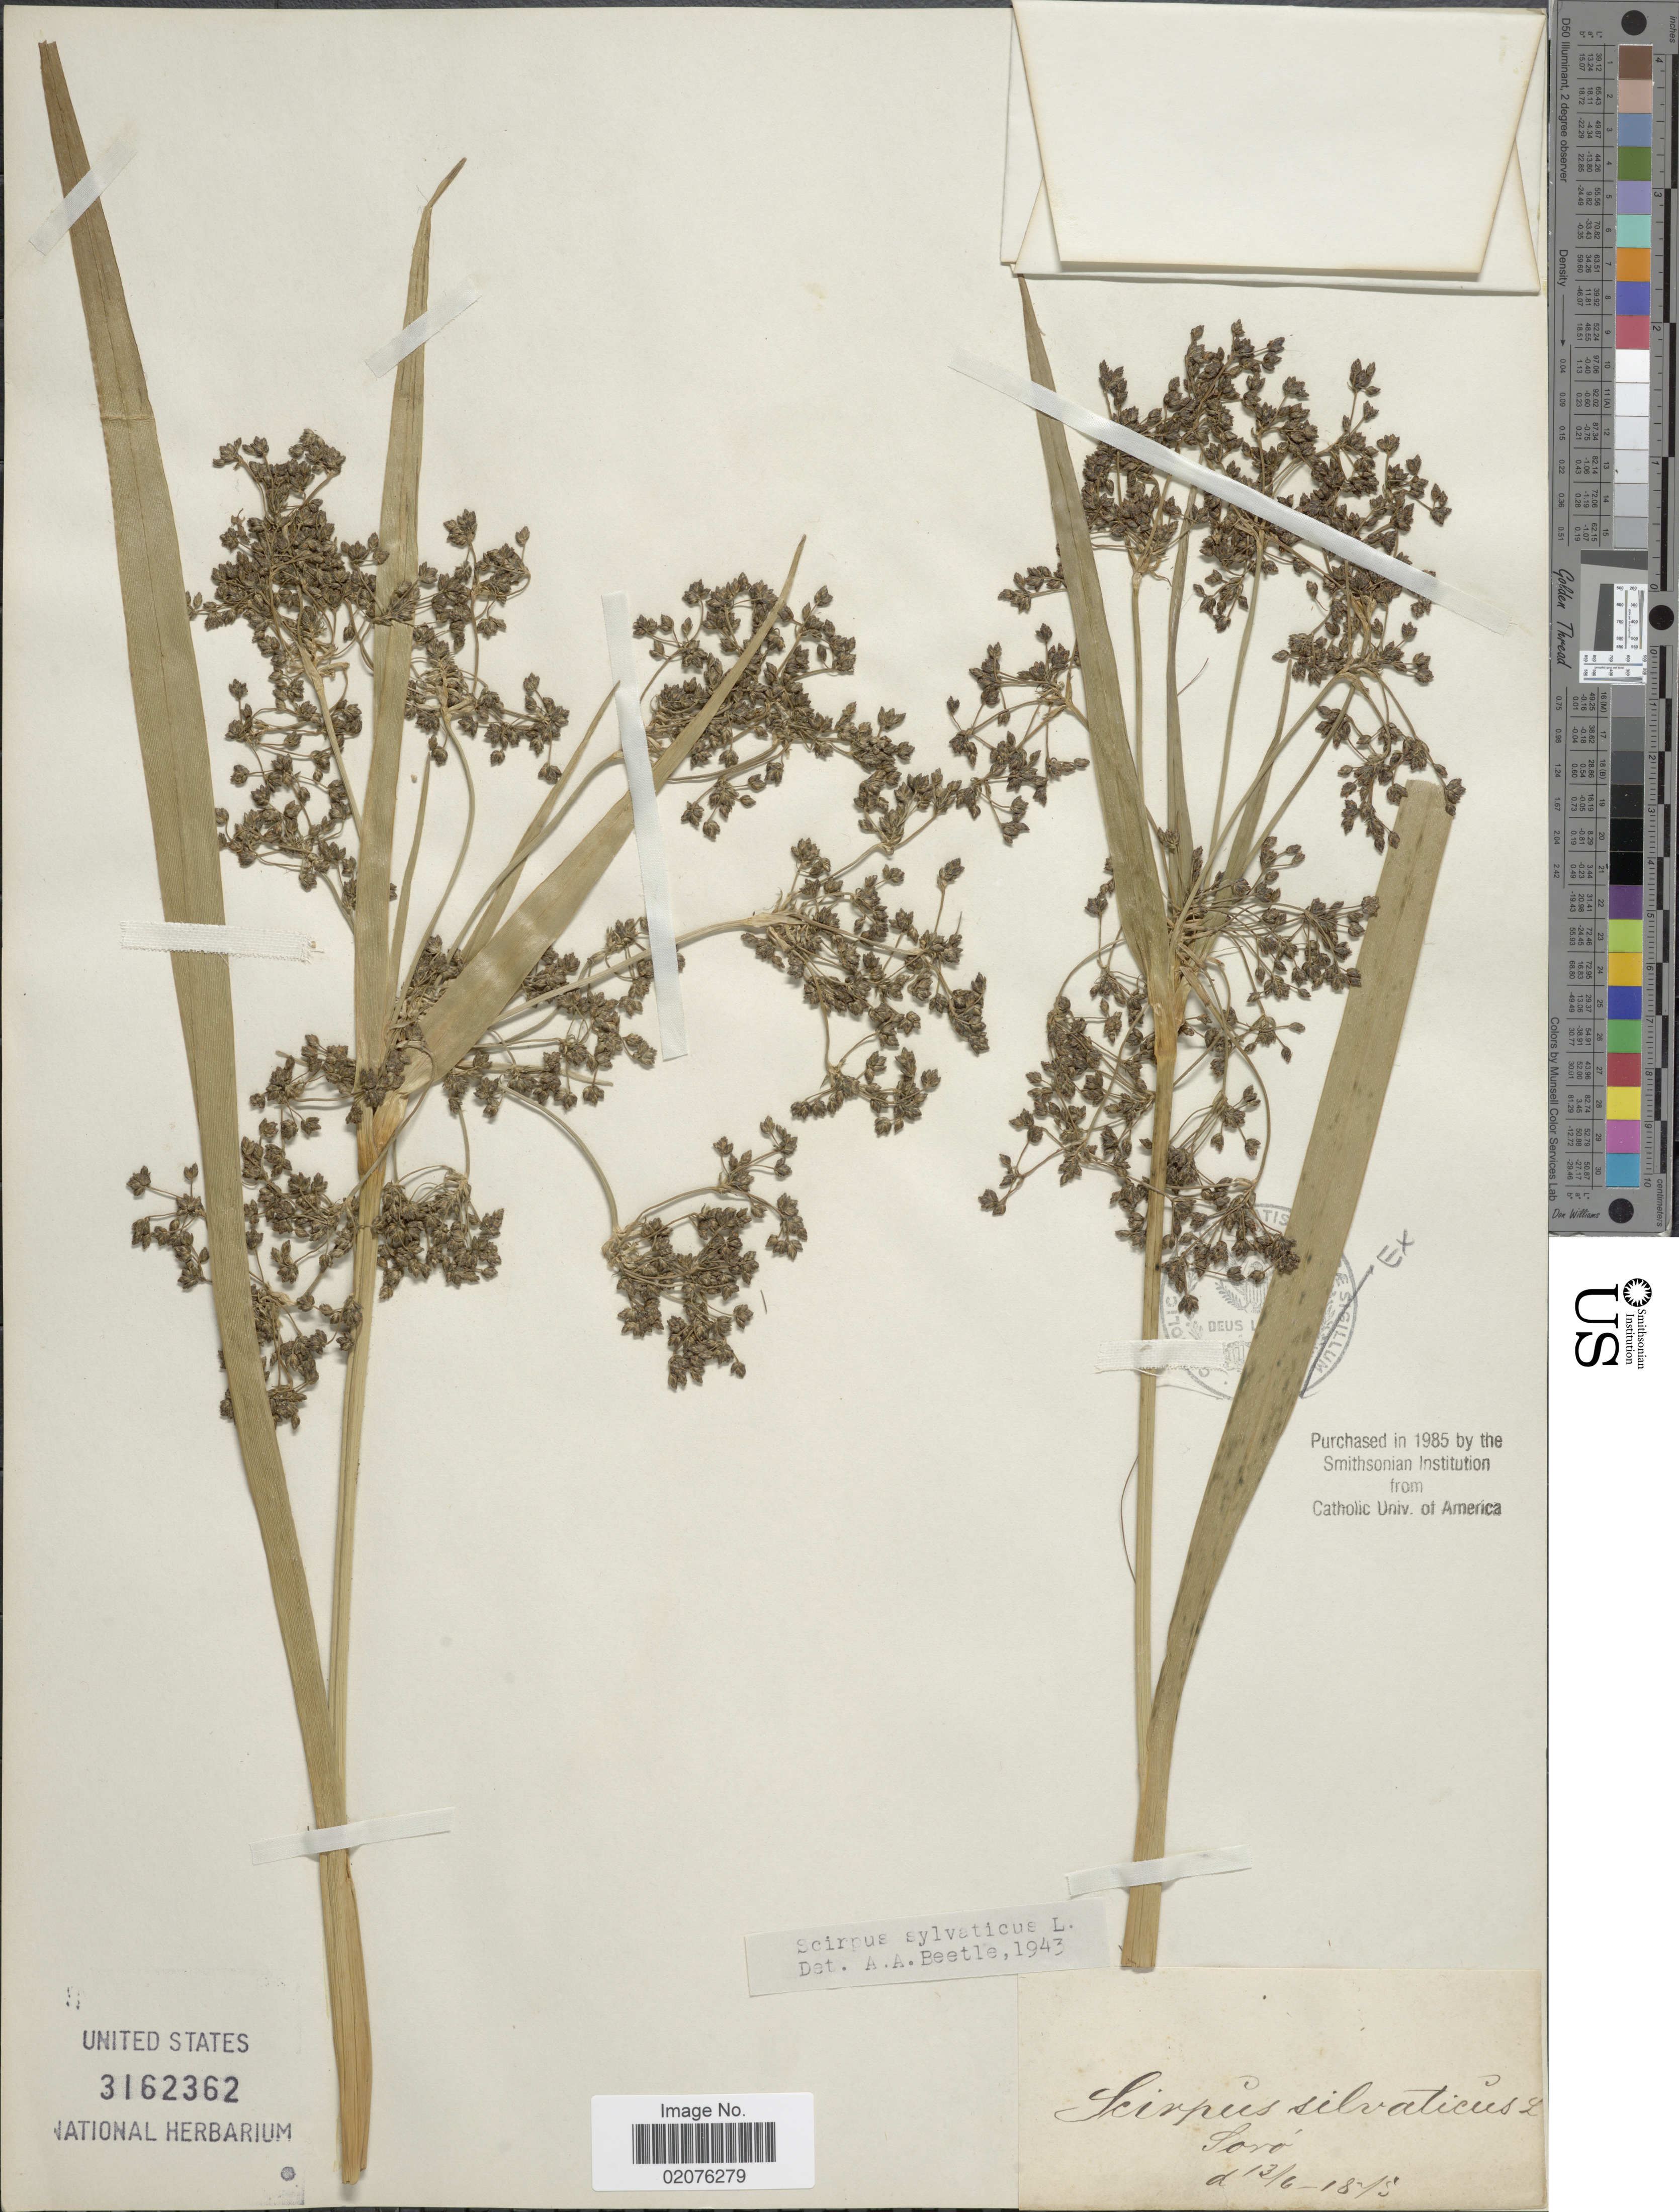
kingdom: Plantae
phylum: Tracheophyta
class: Liliopsida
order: Poales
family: Cyperaceae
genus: Scirpus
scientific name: Scirpus sylvaticus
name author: L.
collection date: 1875-06-13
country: Denmark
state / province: Sjæland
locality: Soro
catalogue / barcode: US 3162362